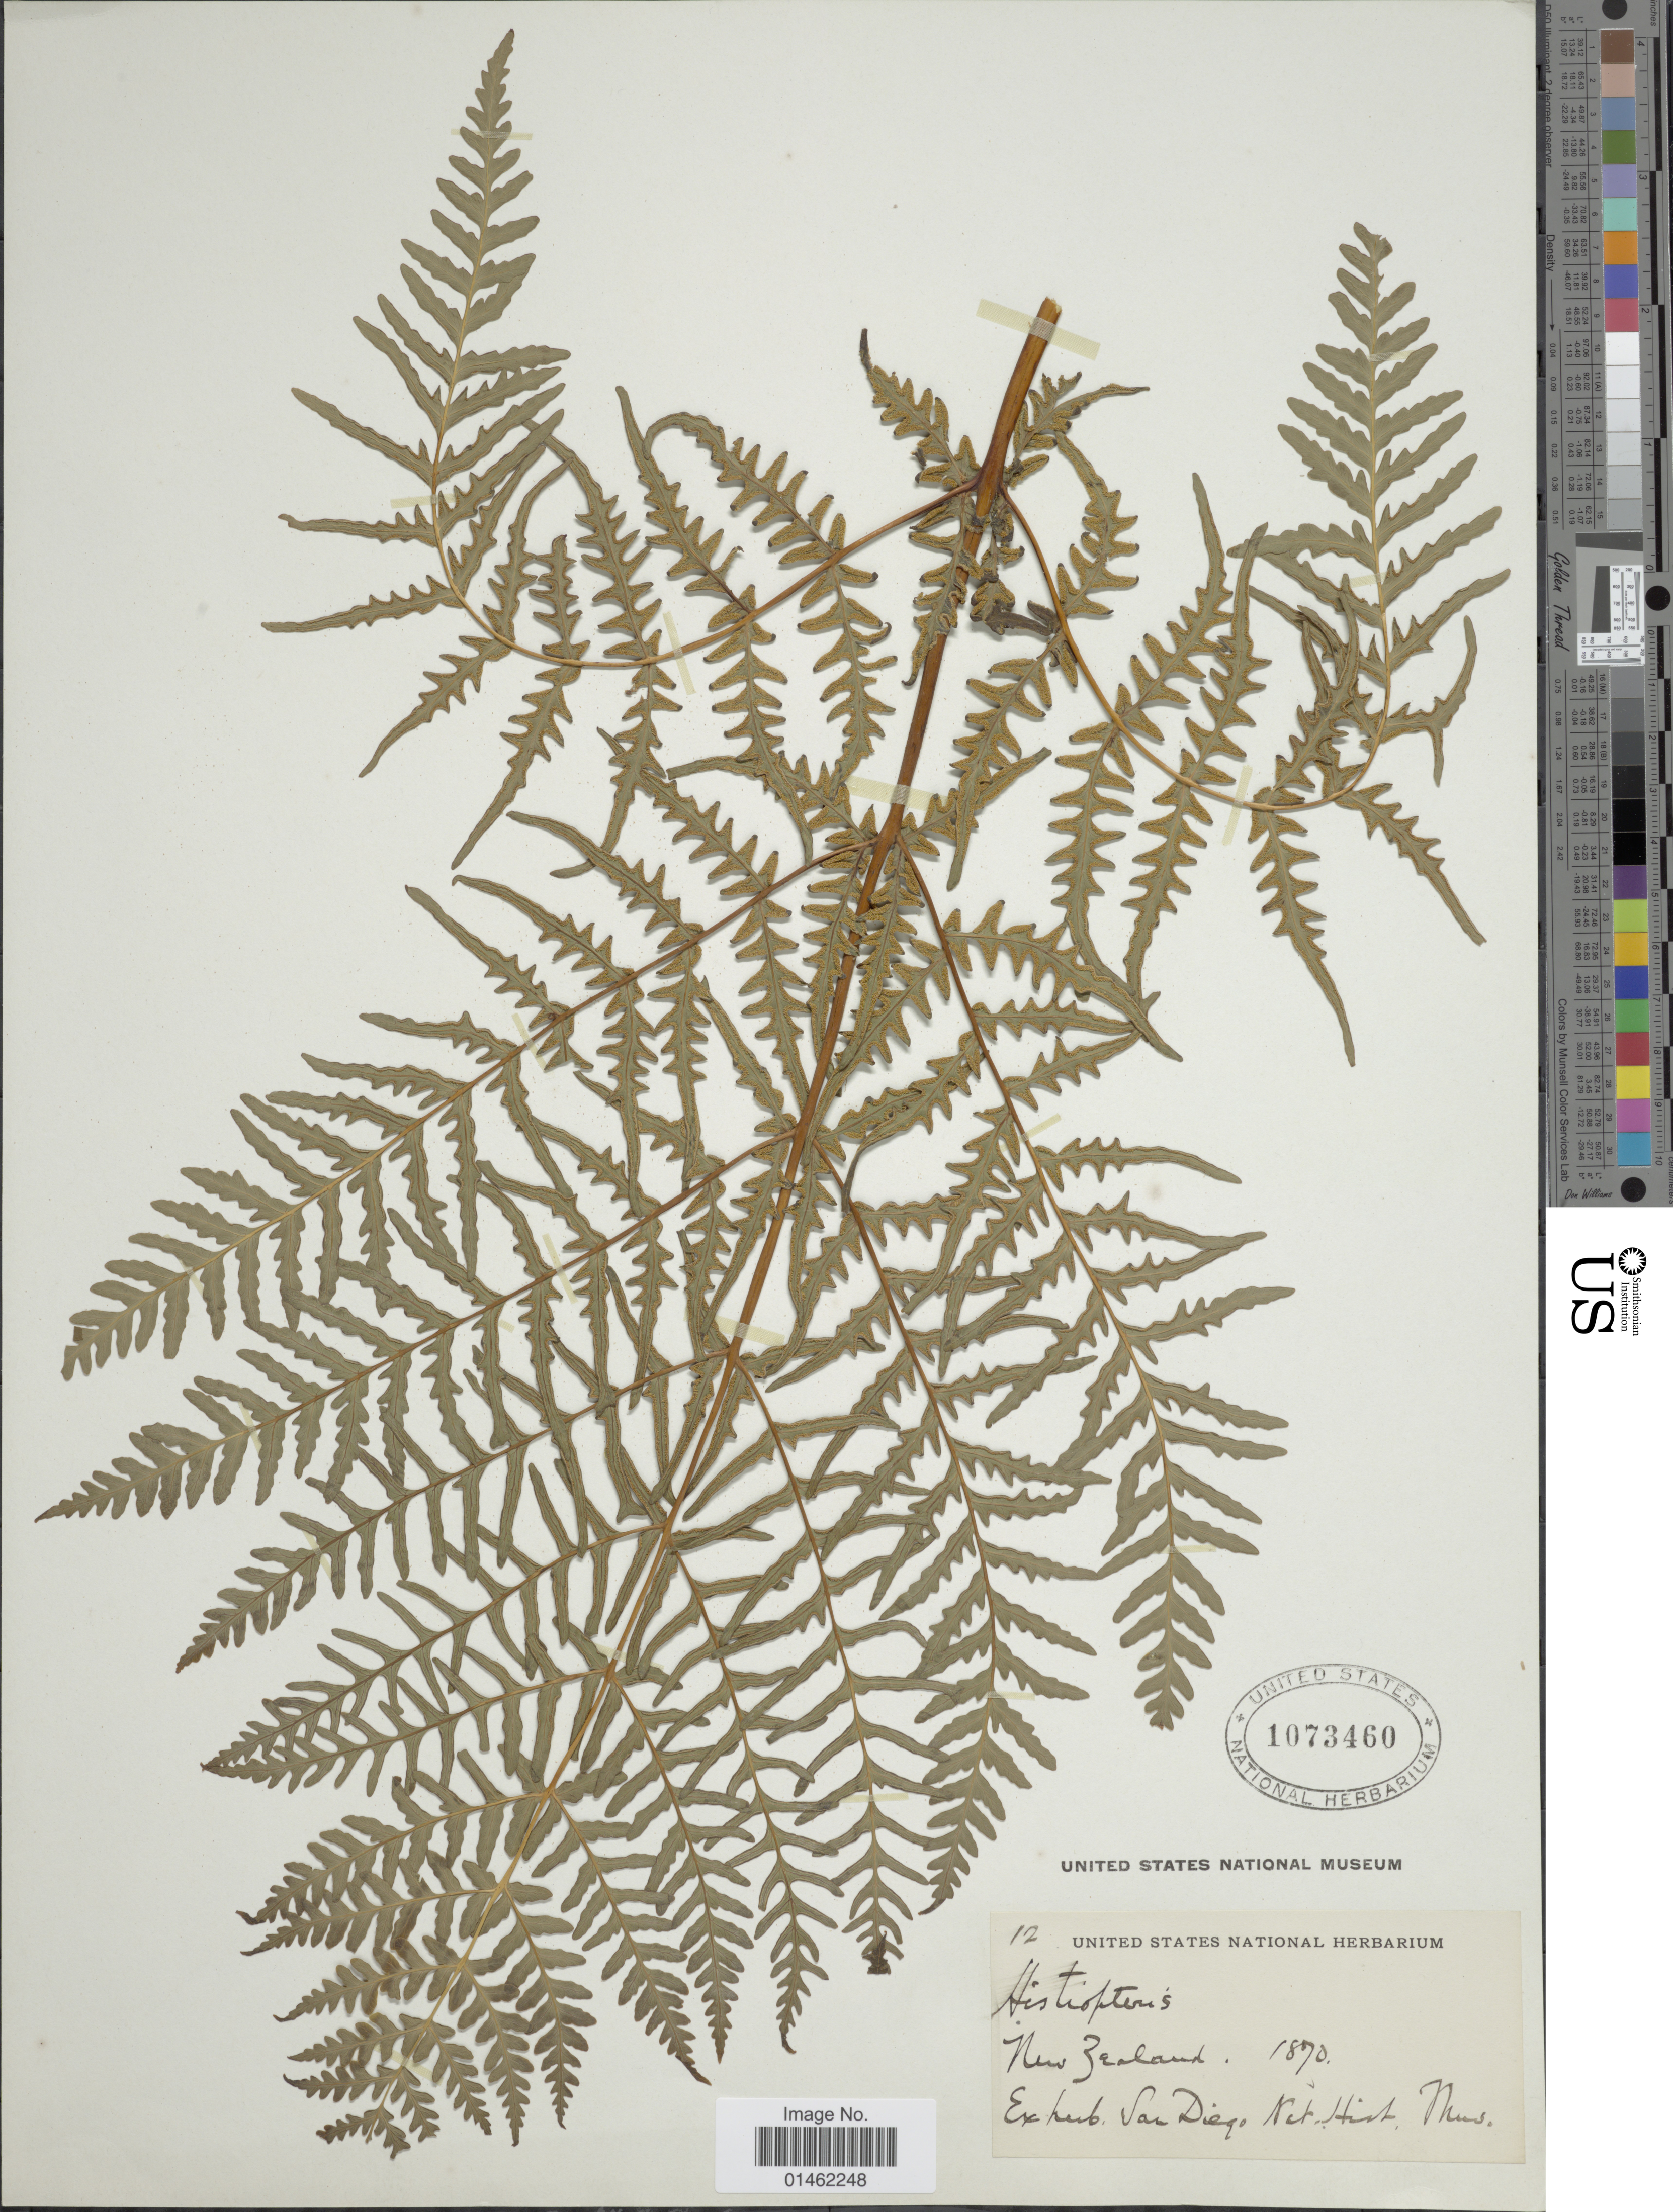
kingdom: Plantae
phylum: Tracheophyta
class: Polypodiopsida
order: Polypodiales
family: Dennstaedtiaceae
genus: Histiopteris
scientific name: Histiopteris incisa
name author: (Thunb.) J. Sm.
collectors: ex herb. San Diego Nat Hist. Mus.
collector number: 12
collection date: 1870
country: New Zealand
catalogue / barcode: US 1073460